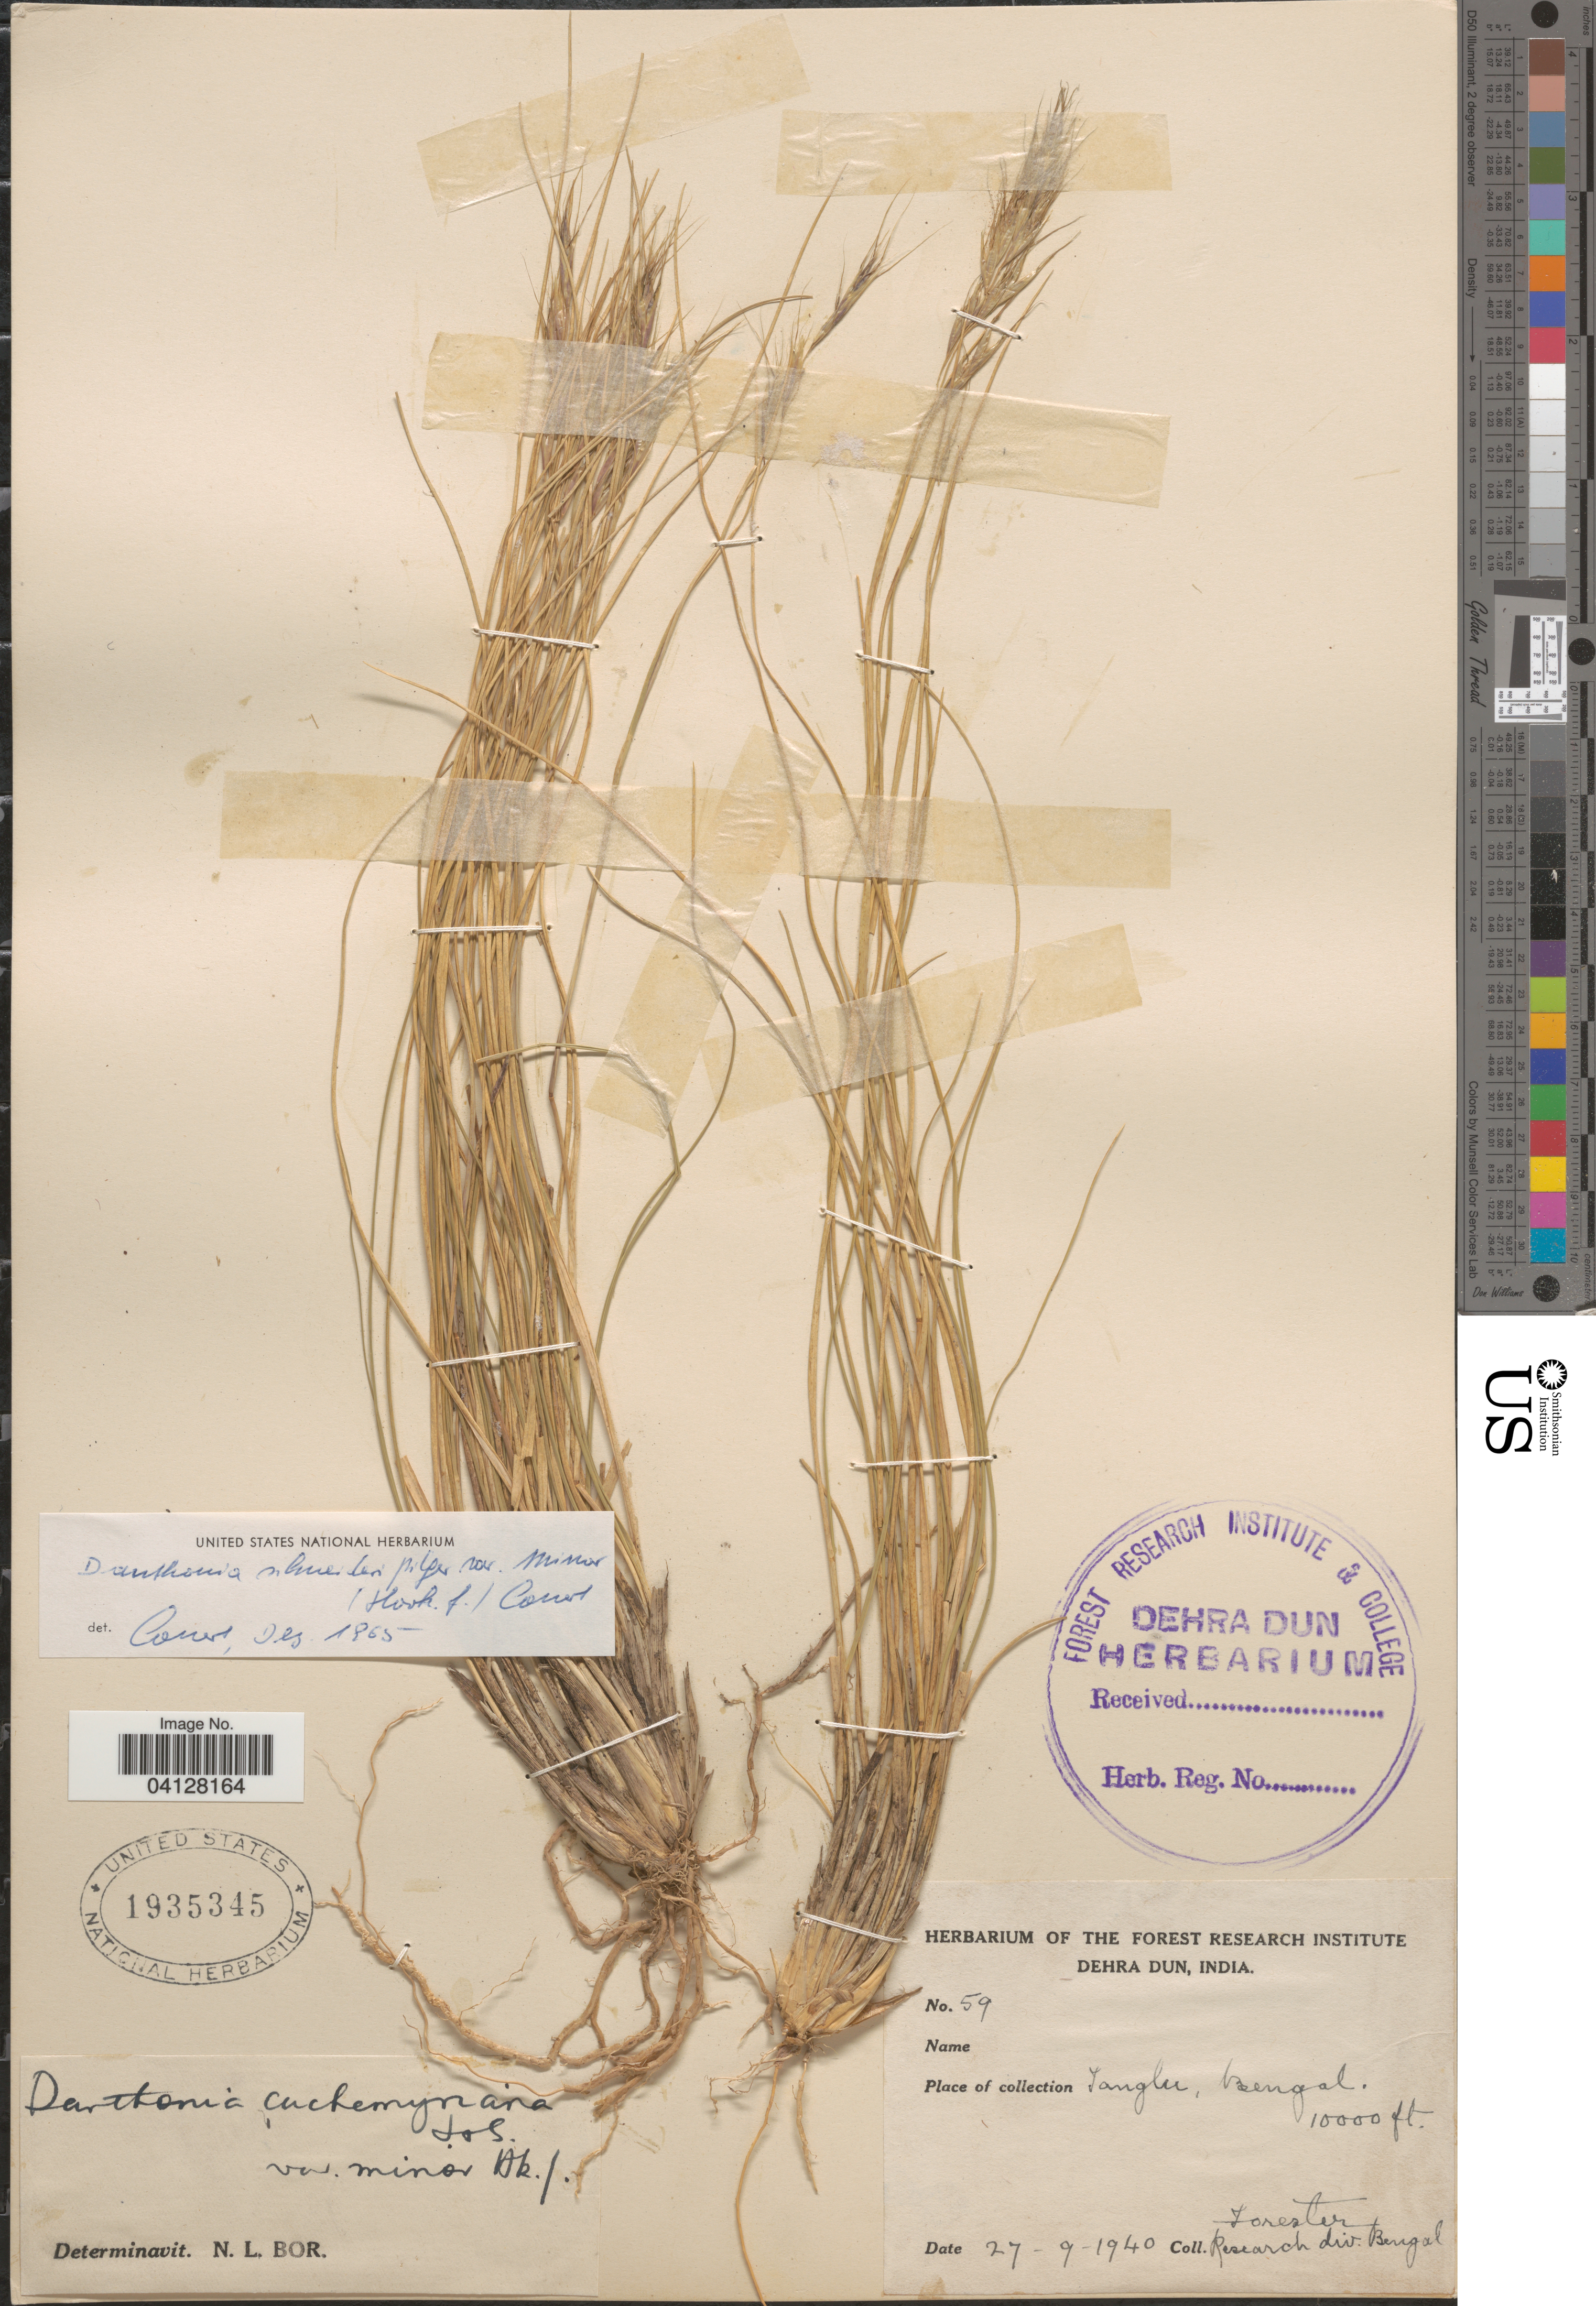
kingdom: Plantae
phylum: Tracheophyta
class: Liliopsida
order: Poales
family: Poaceae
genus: Danthonia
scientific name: Danthonia schneideri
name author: Pilg.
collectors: Forester Research div. Bengal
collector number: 59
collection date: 1940-09-27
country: India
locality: Tangler, Bengal.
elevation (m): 3048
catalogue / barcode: US 1935345